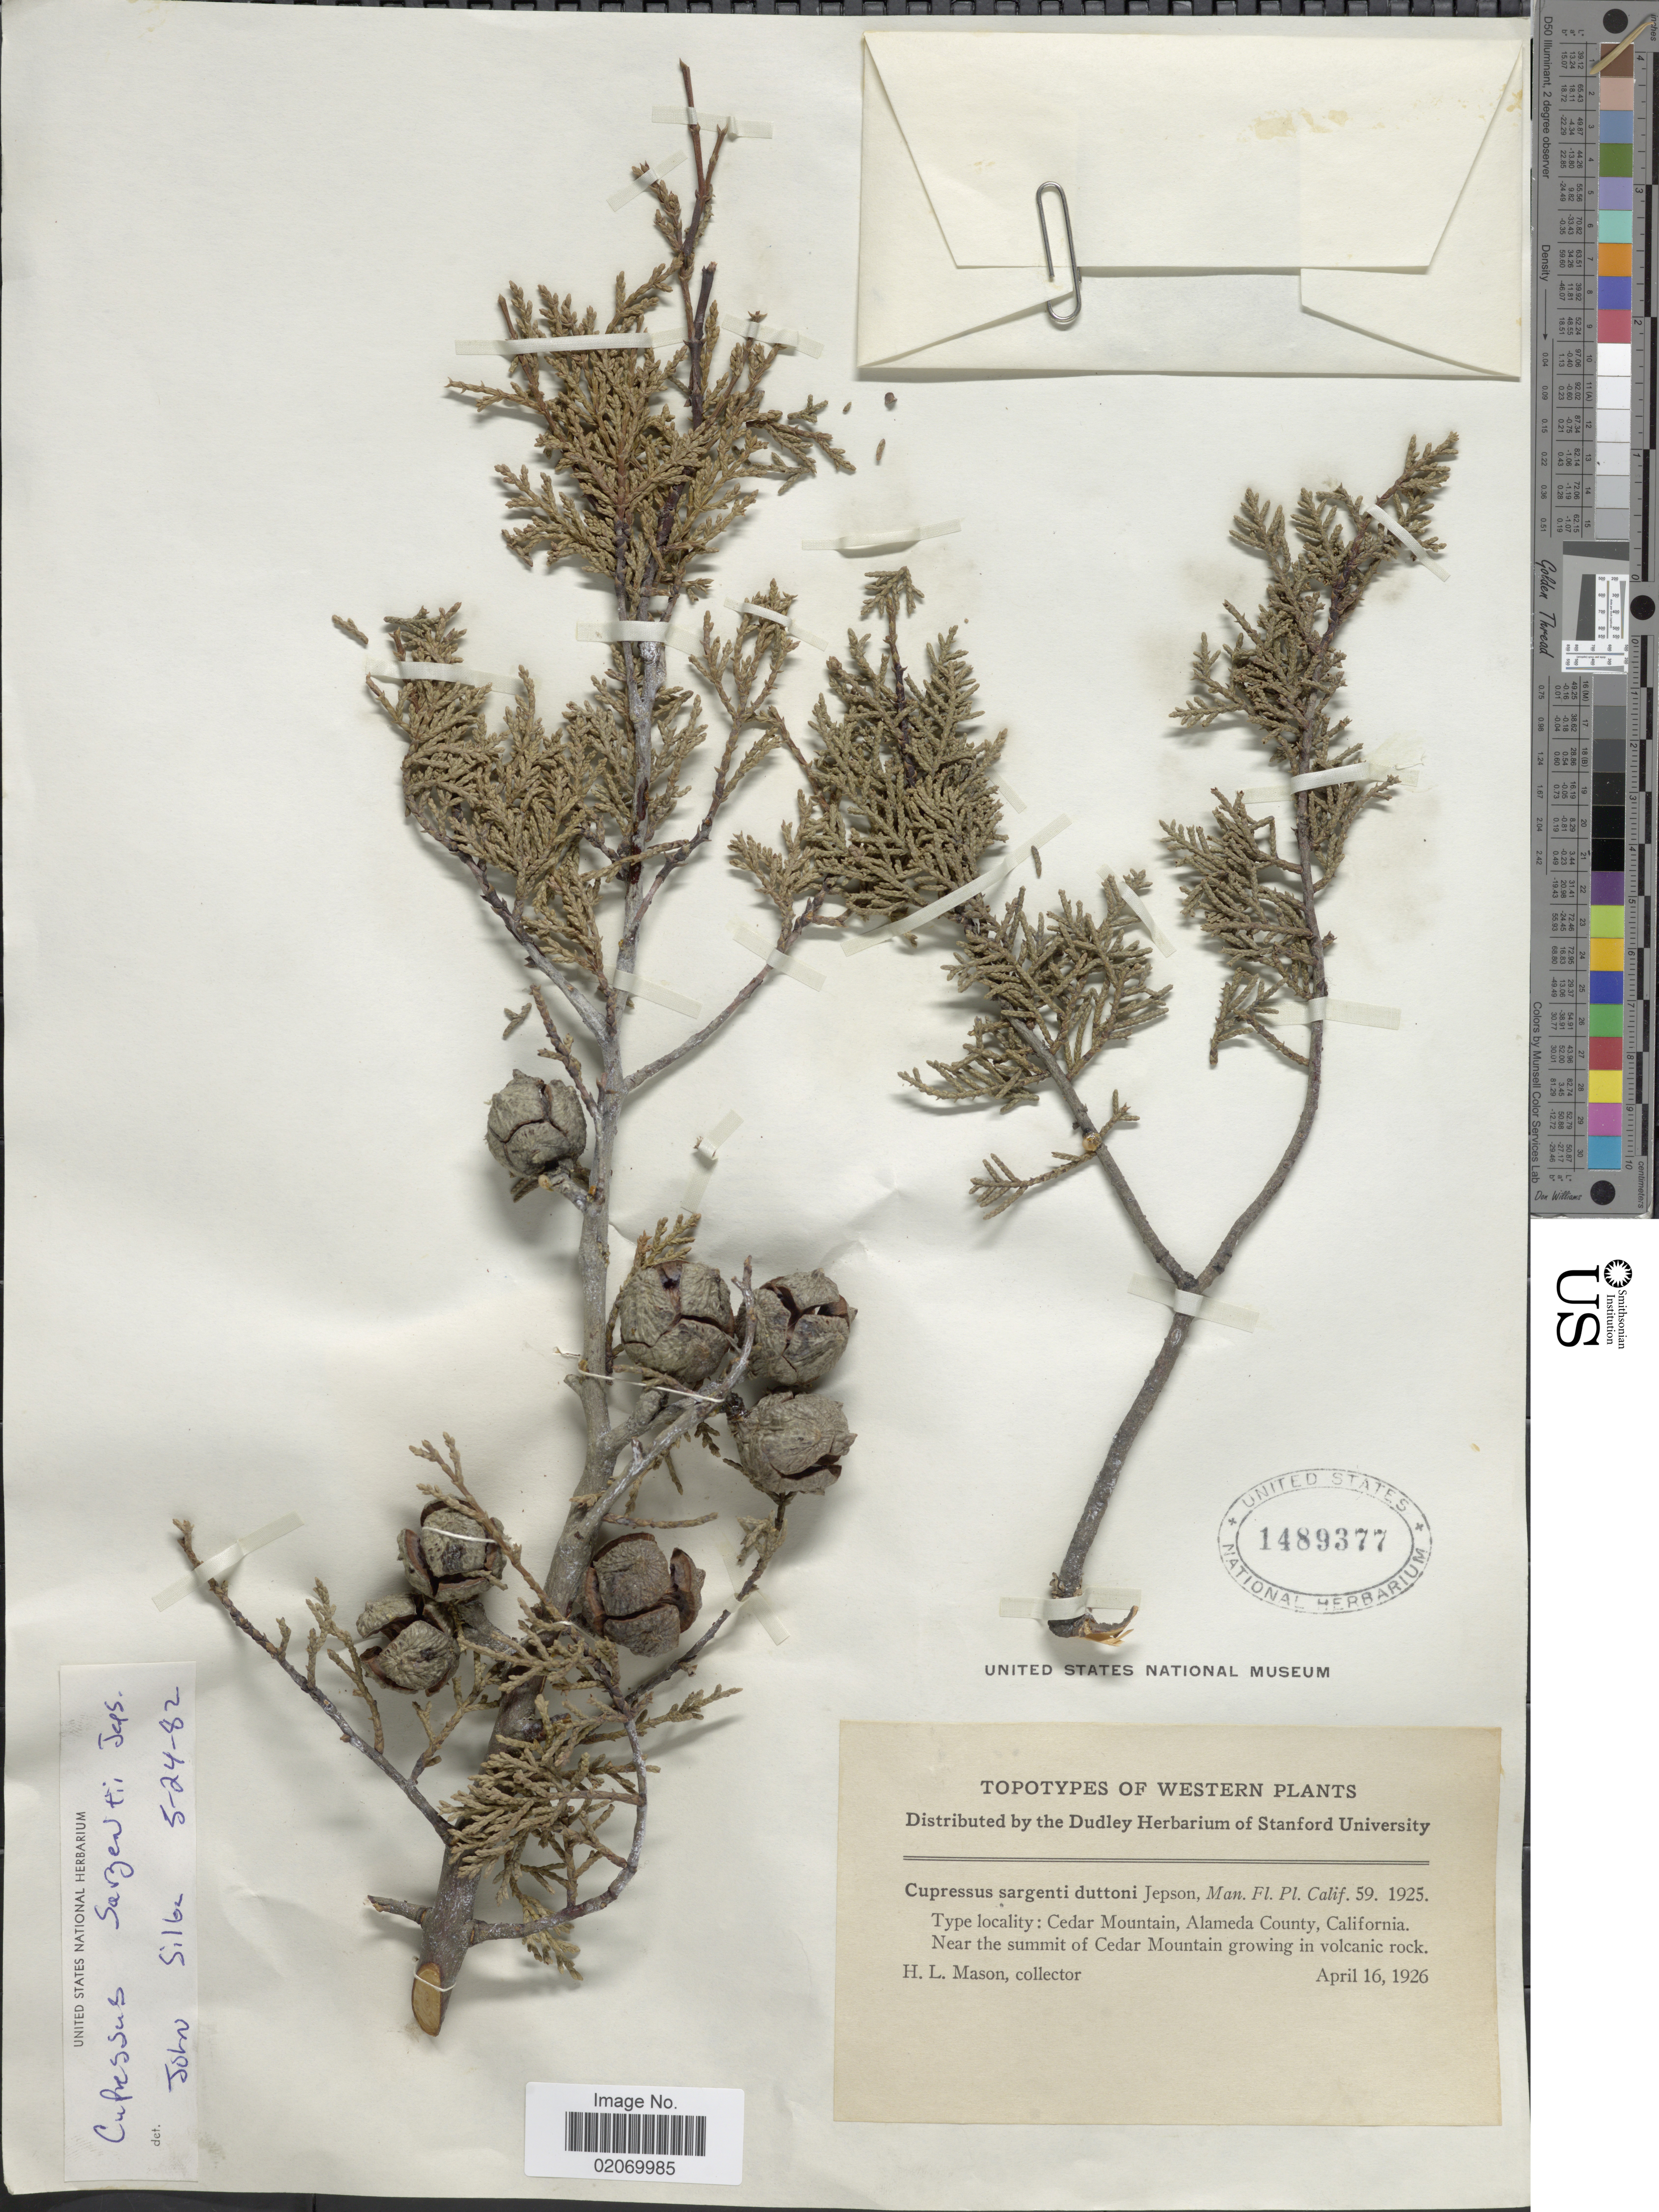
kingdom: Plantae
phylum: Tracheophyta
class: Pinopsida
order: Pinales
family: Cupressaceae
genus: Hesperocyparis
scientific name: Hesperocyparis sargentii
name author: (Jeps.) Bartel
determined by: (US) Smithsonian Institution - National Museum of Natural History - Department of Botany (UNITED STATES)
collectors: H. L. Mason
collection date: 1926-04-16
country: United States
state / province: California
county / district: Alameda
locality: Cedar Mountain, Alameda County, near the summit of Cedar Mountain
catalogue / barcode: US 1489377